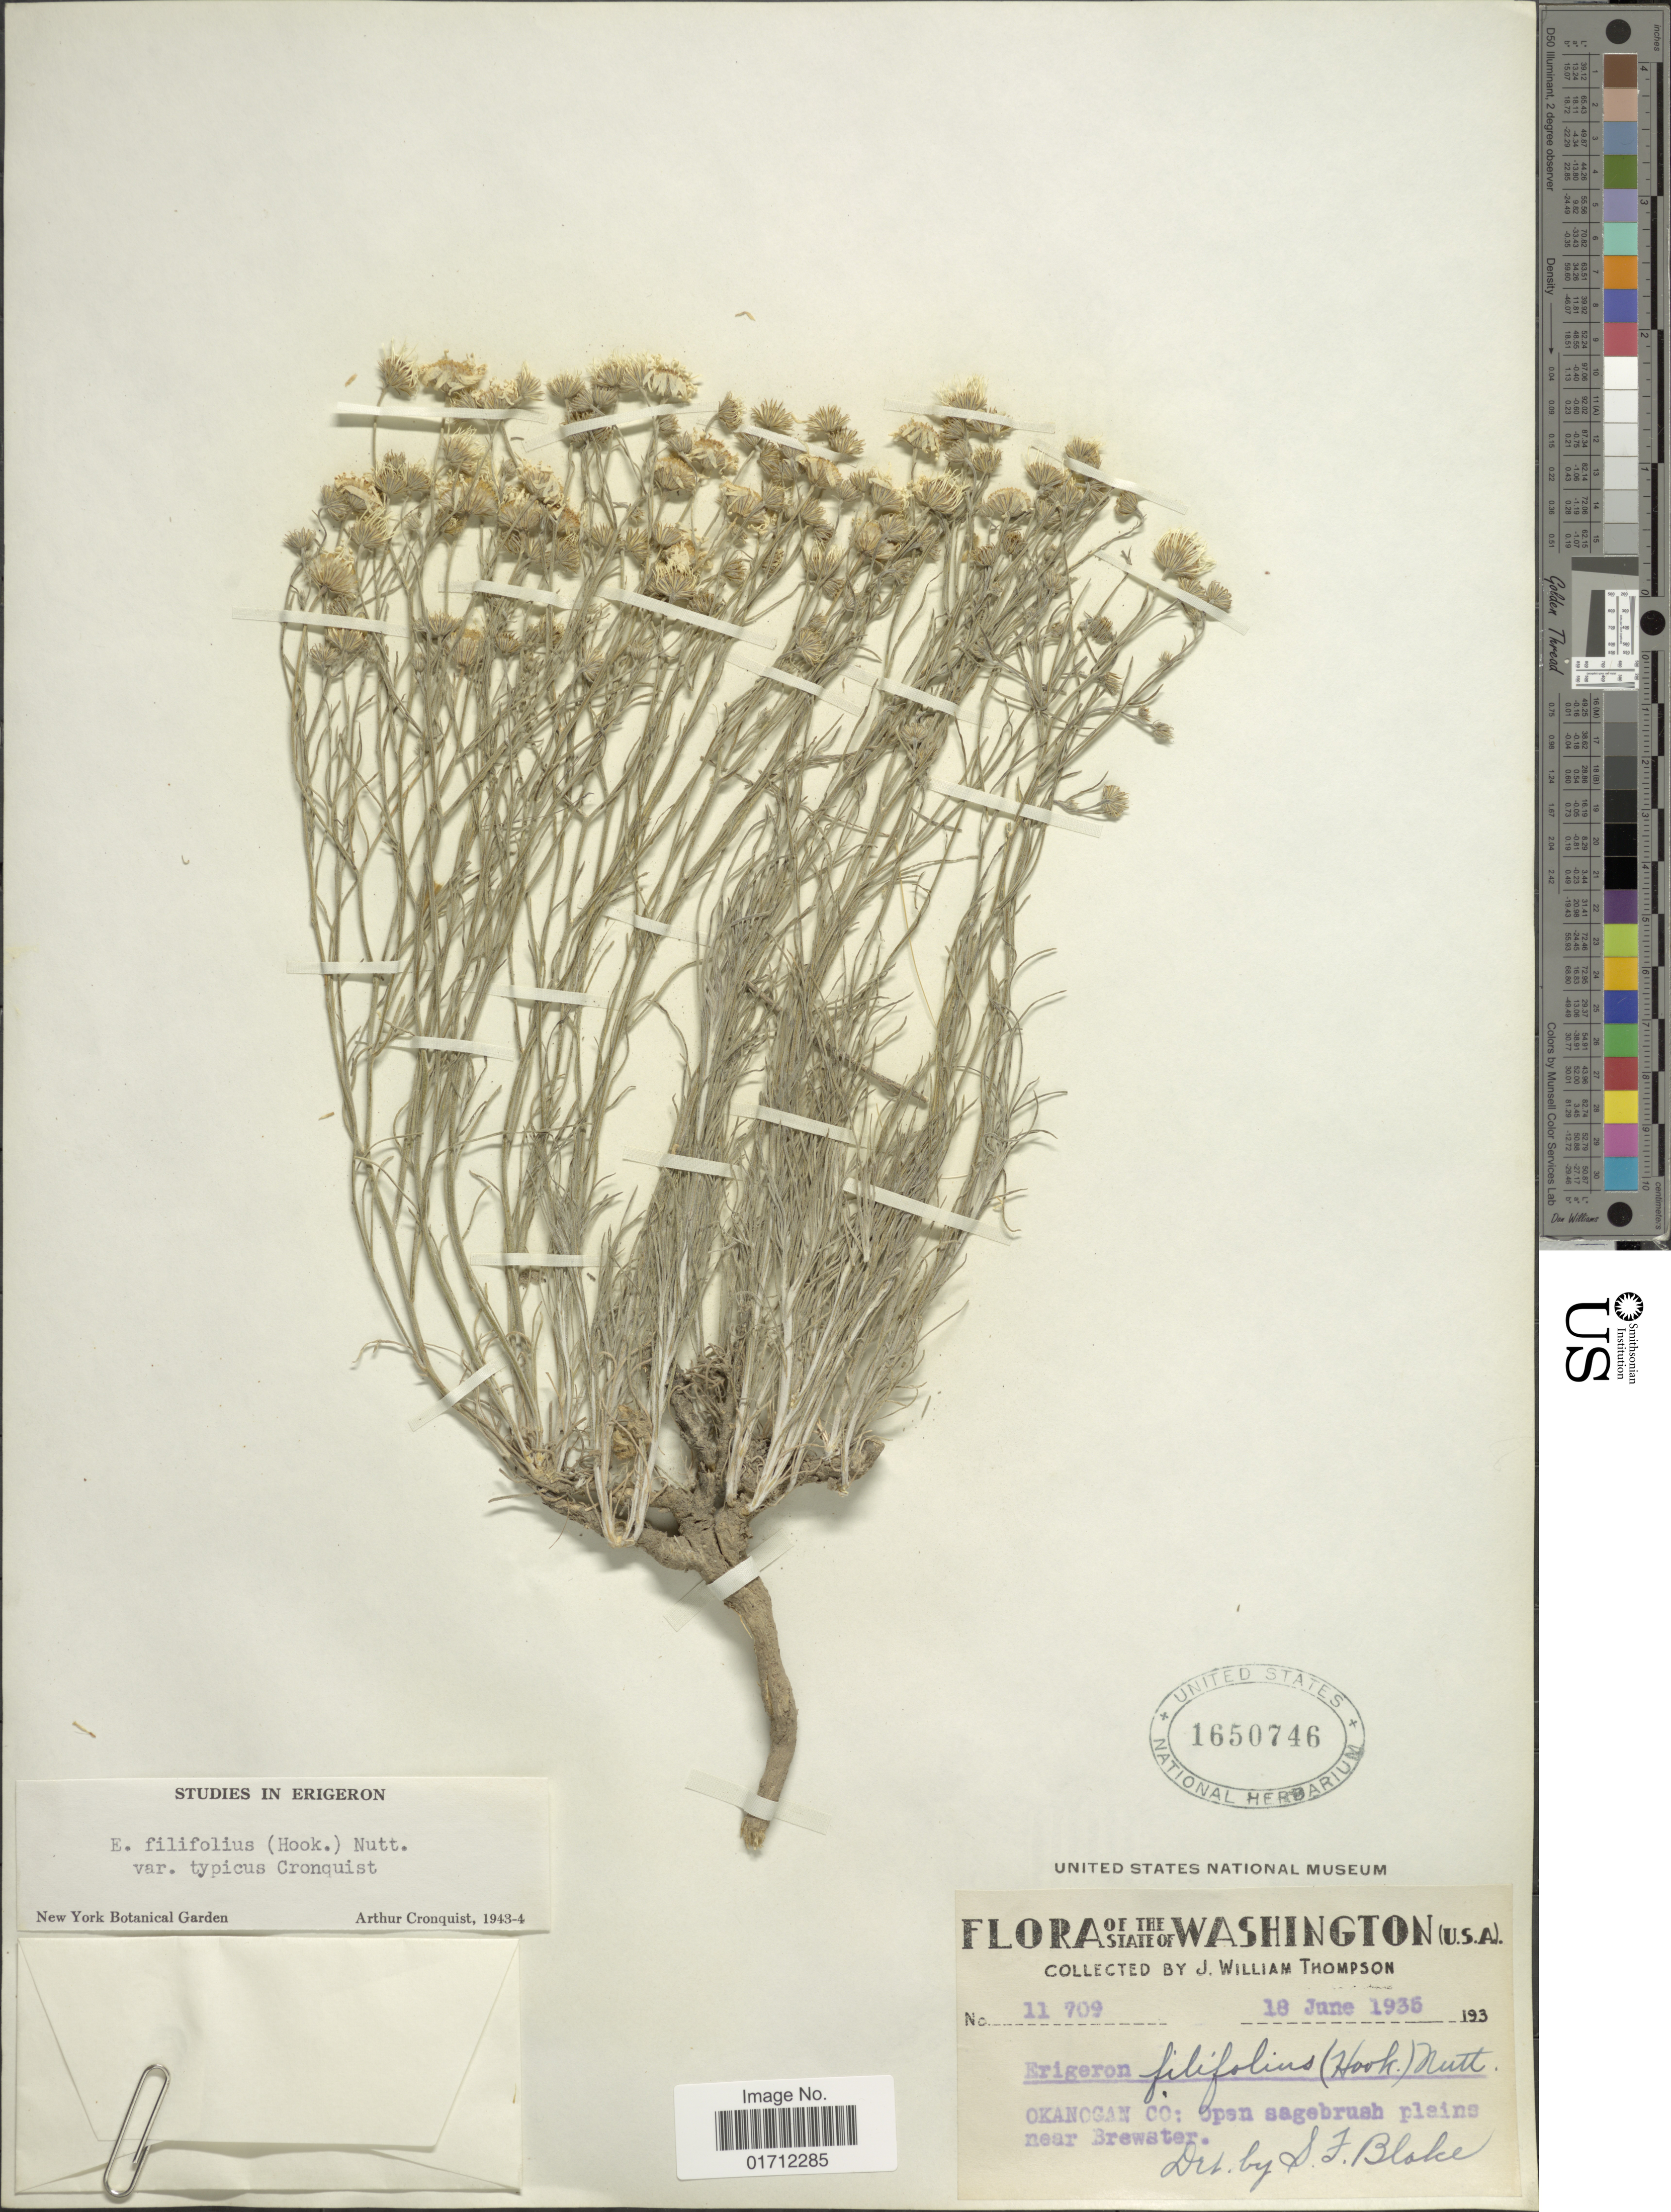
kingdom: Plantae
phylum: Tracheophyta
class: Magnoliopsida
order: Asterales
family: Asteraceae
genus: Erigeron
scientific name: Erigeron filifolius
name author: (Hook.) Nutt.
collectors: J. W. Thompson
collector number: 11709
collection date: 1936-06-18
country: United States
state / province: Washington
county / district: Okanogan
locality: Okanogan Co: near Brewater.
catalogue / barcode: US 1650746